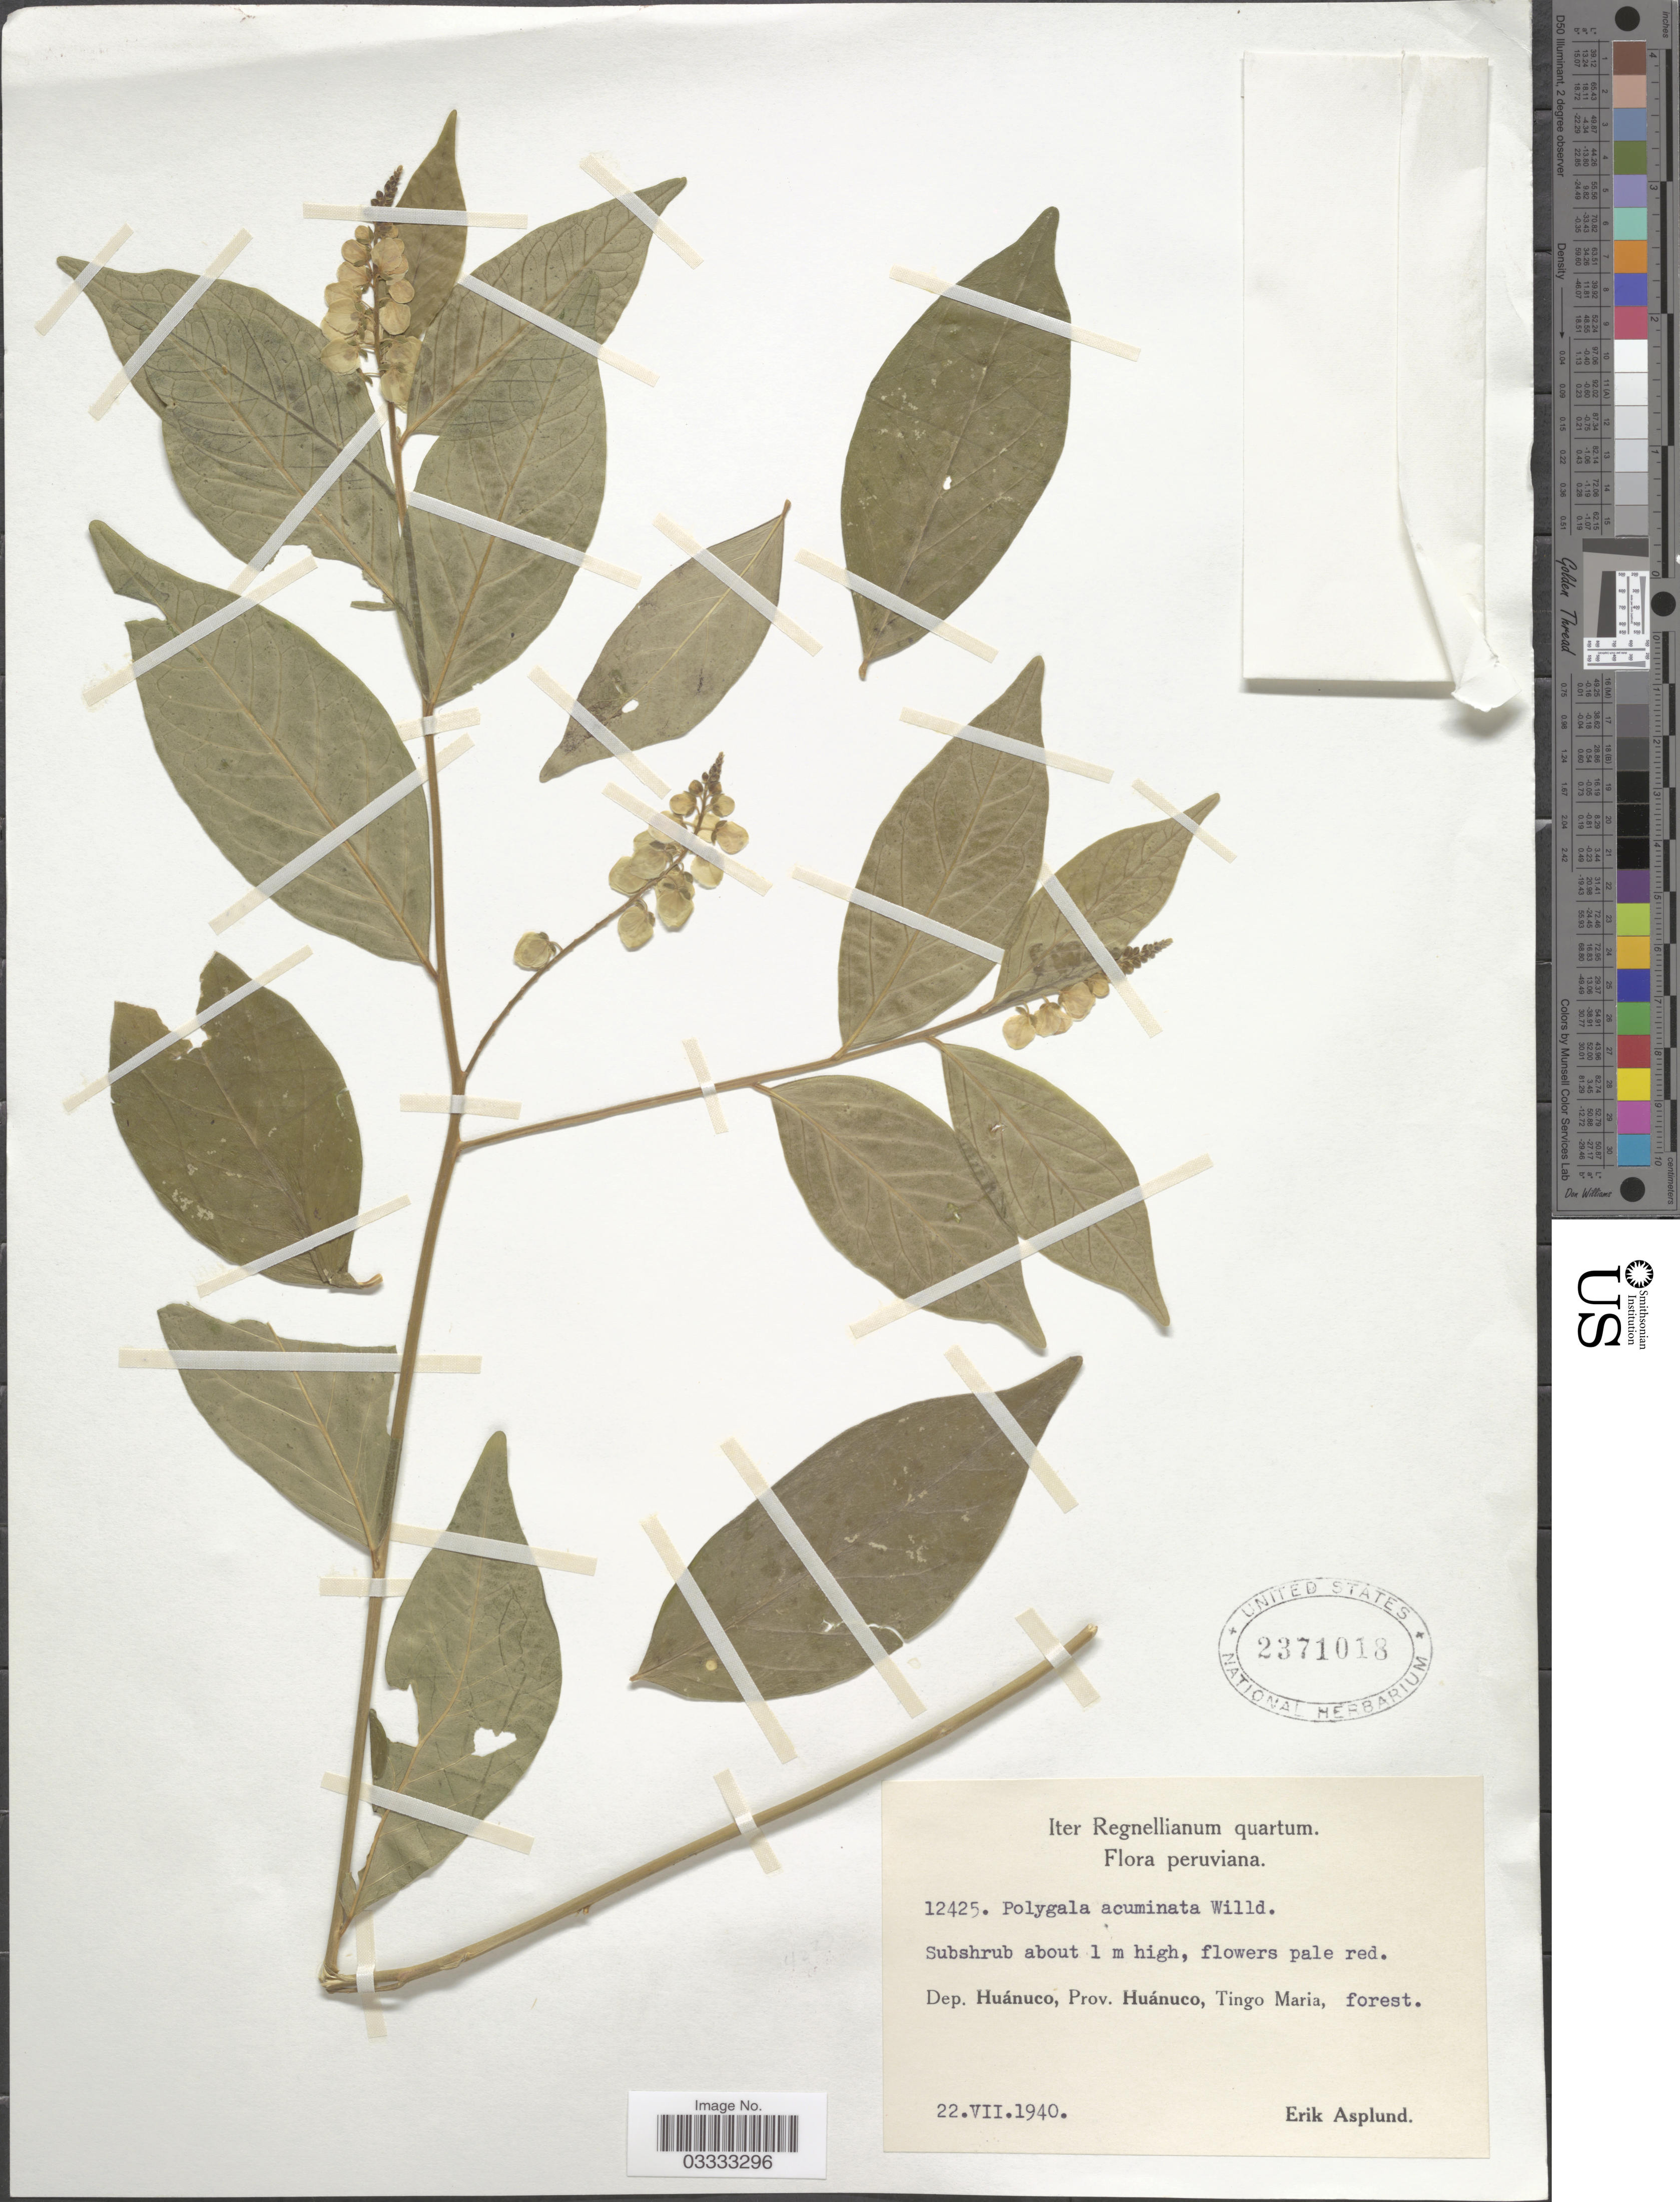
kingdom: Plantae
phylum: Tracheophyta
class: Magnoliopsida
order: Fabales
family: Polygalaceae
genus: Asemeia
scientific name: Asemeia acuminata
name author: (Willd.) J.F.B. Pastore & J.R. Abbott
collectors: E. Asplund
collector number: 12425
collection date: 1940-07-22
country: Peru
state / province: Huánuco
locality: Dep. Huánuco, Prov. Huánuco, Tingo Maria.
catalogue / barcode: US 2371018